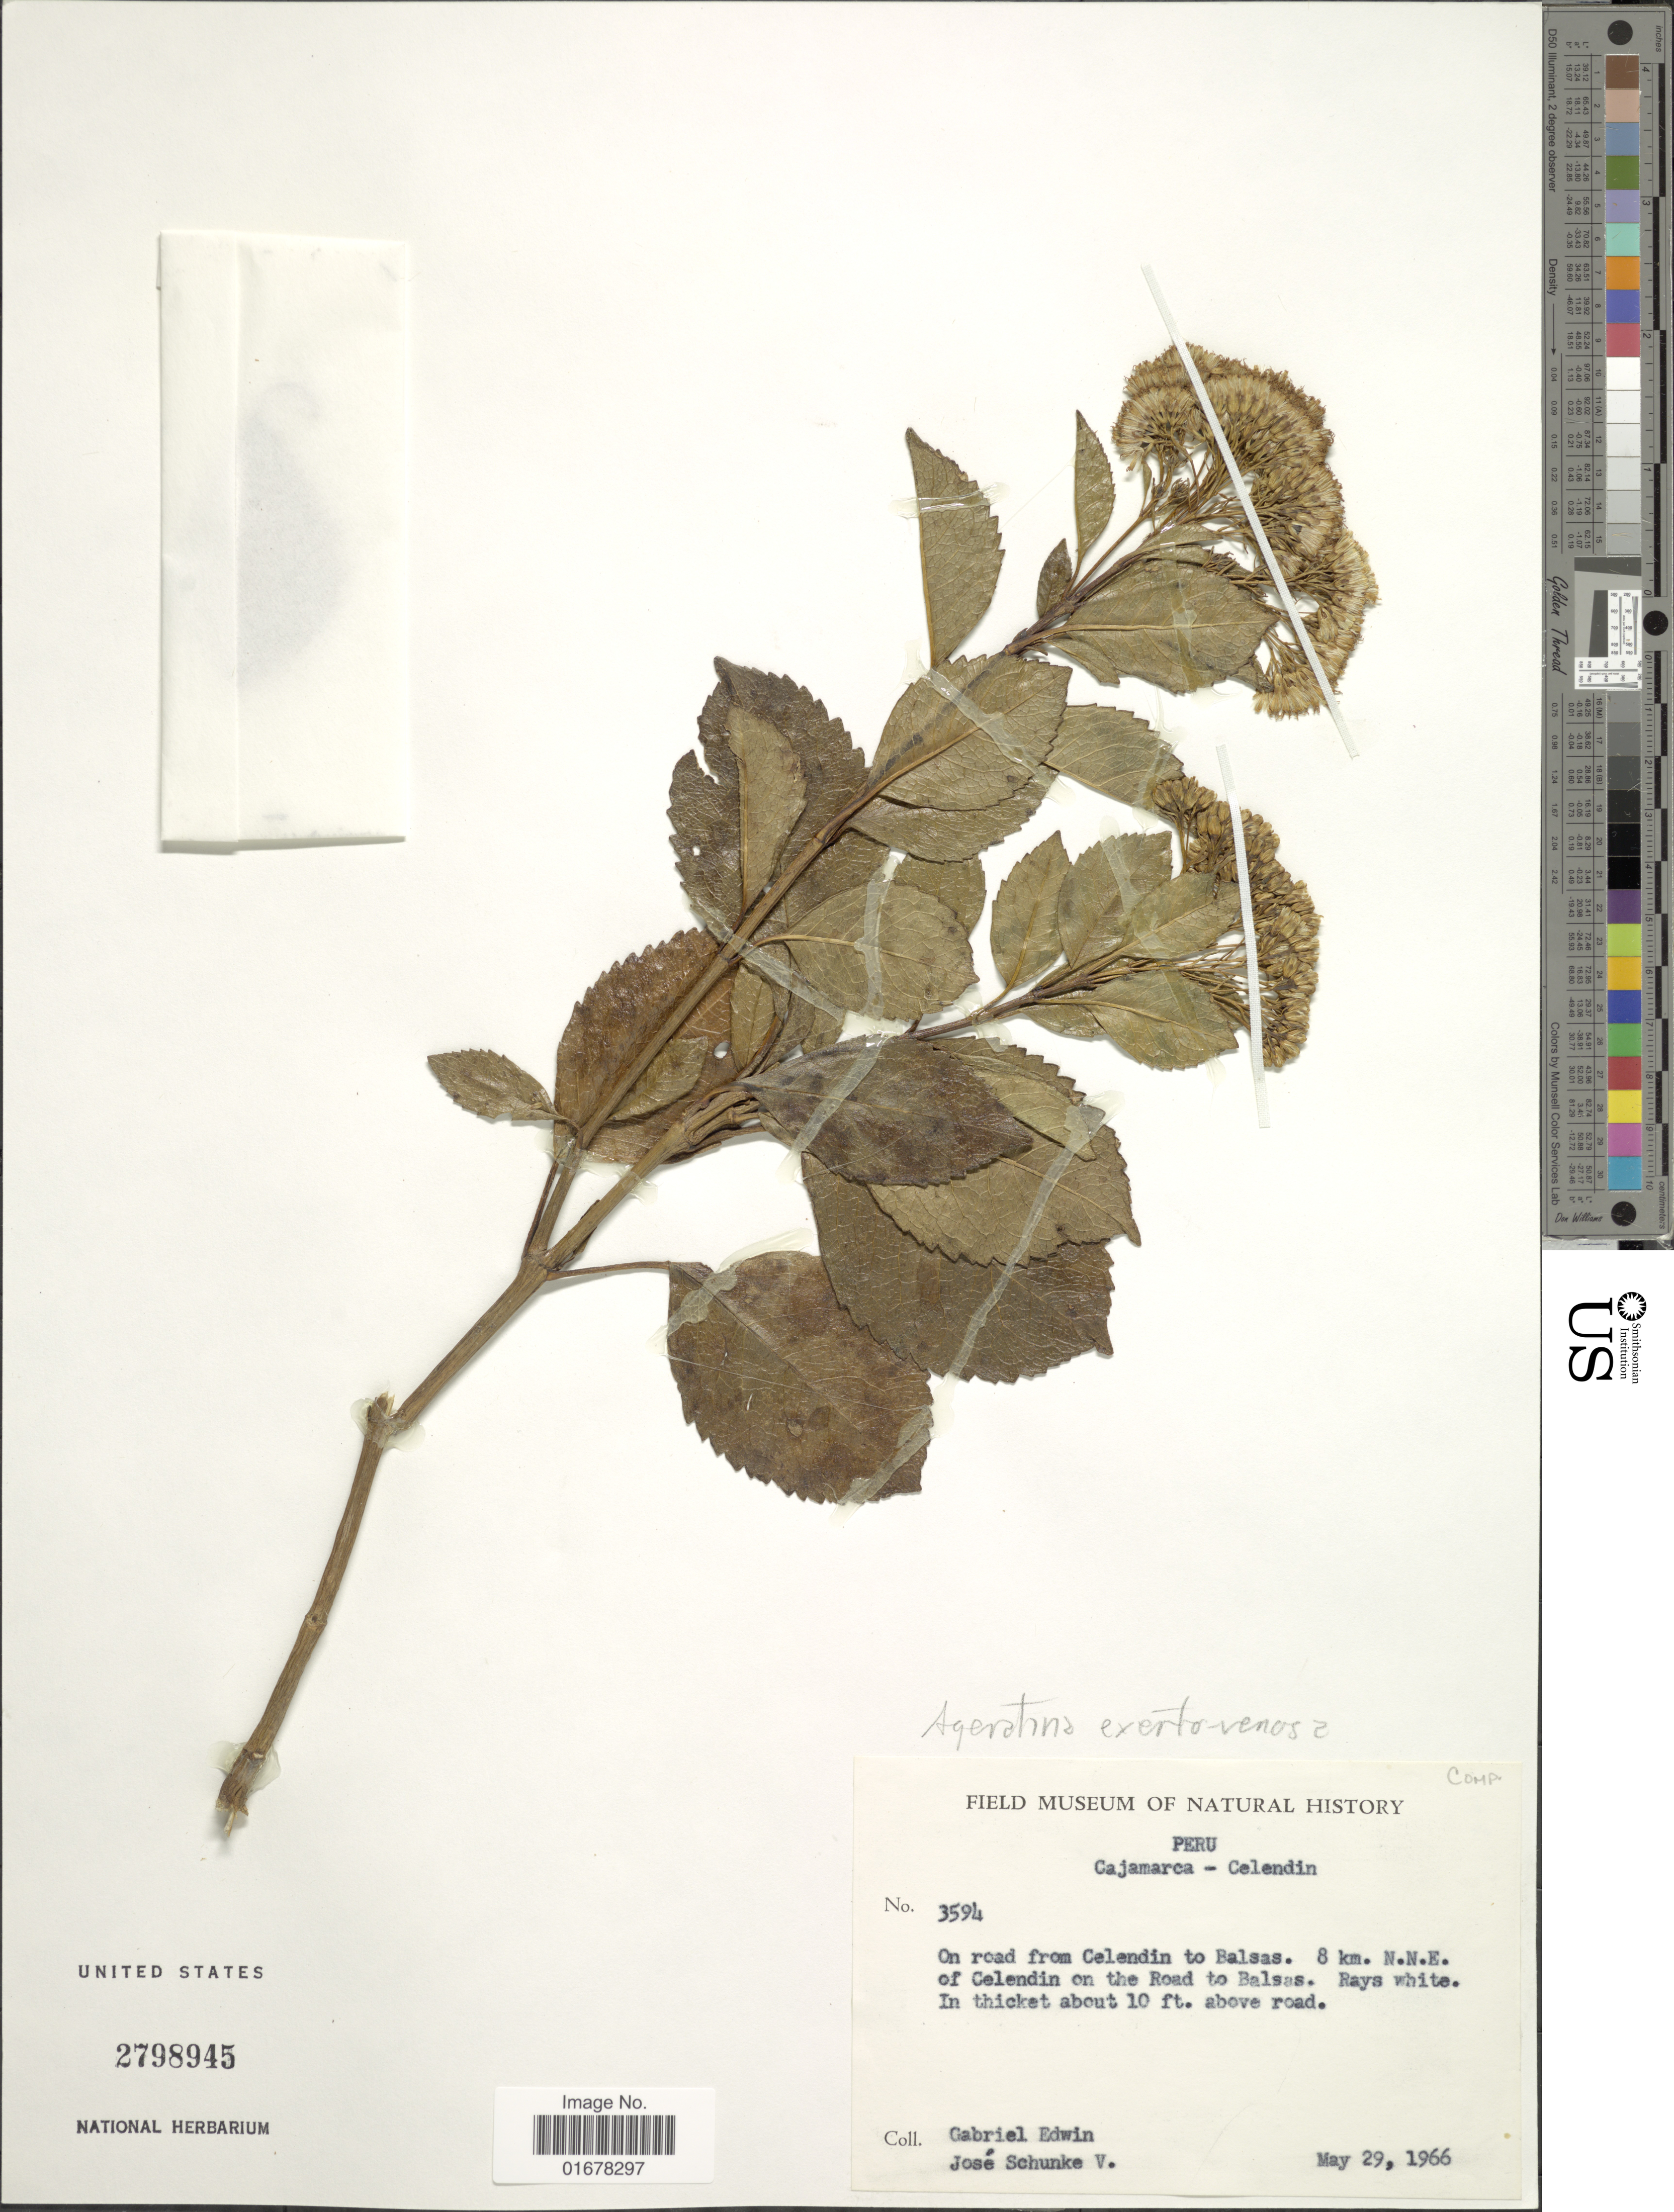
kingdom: Plantae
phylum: Tracheophyta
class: Magnoliopsida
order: Asterales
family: Asteraceae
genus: Ageratina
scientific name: Ageratina exserto-venosa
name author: (Klatt) R.M. King & H. Rob.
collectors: G. Edwin & J. Schunke Vigo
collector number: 3594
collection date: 1966-05-29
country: Peru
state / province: Cajamarca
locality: Cajamarca - Celendin, On road from Celendin to Balsas, 8 km N. N. E. of Celendin on the Road to Balsas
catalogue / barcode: US 2798945